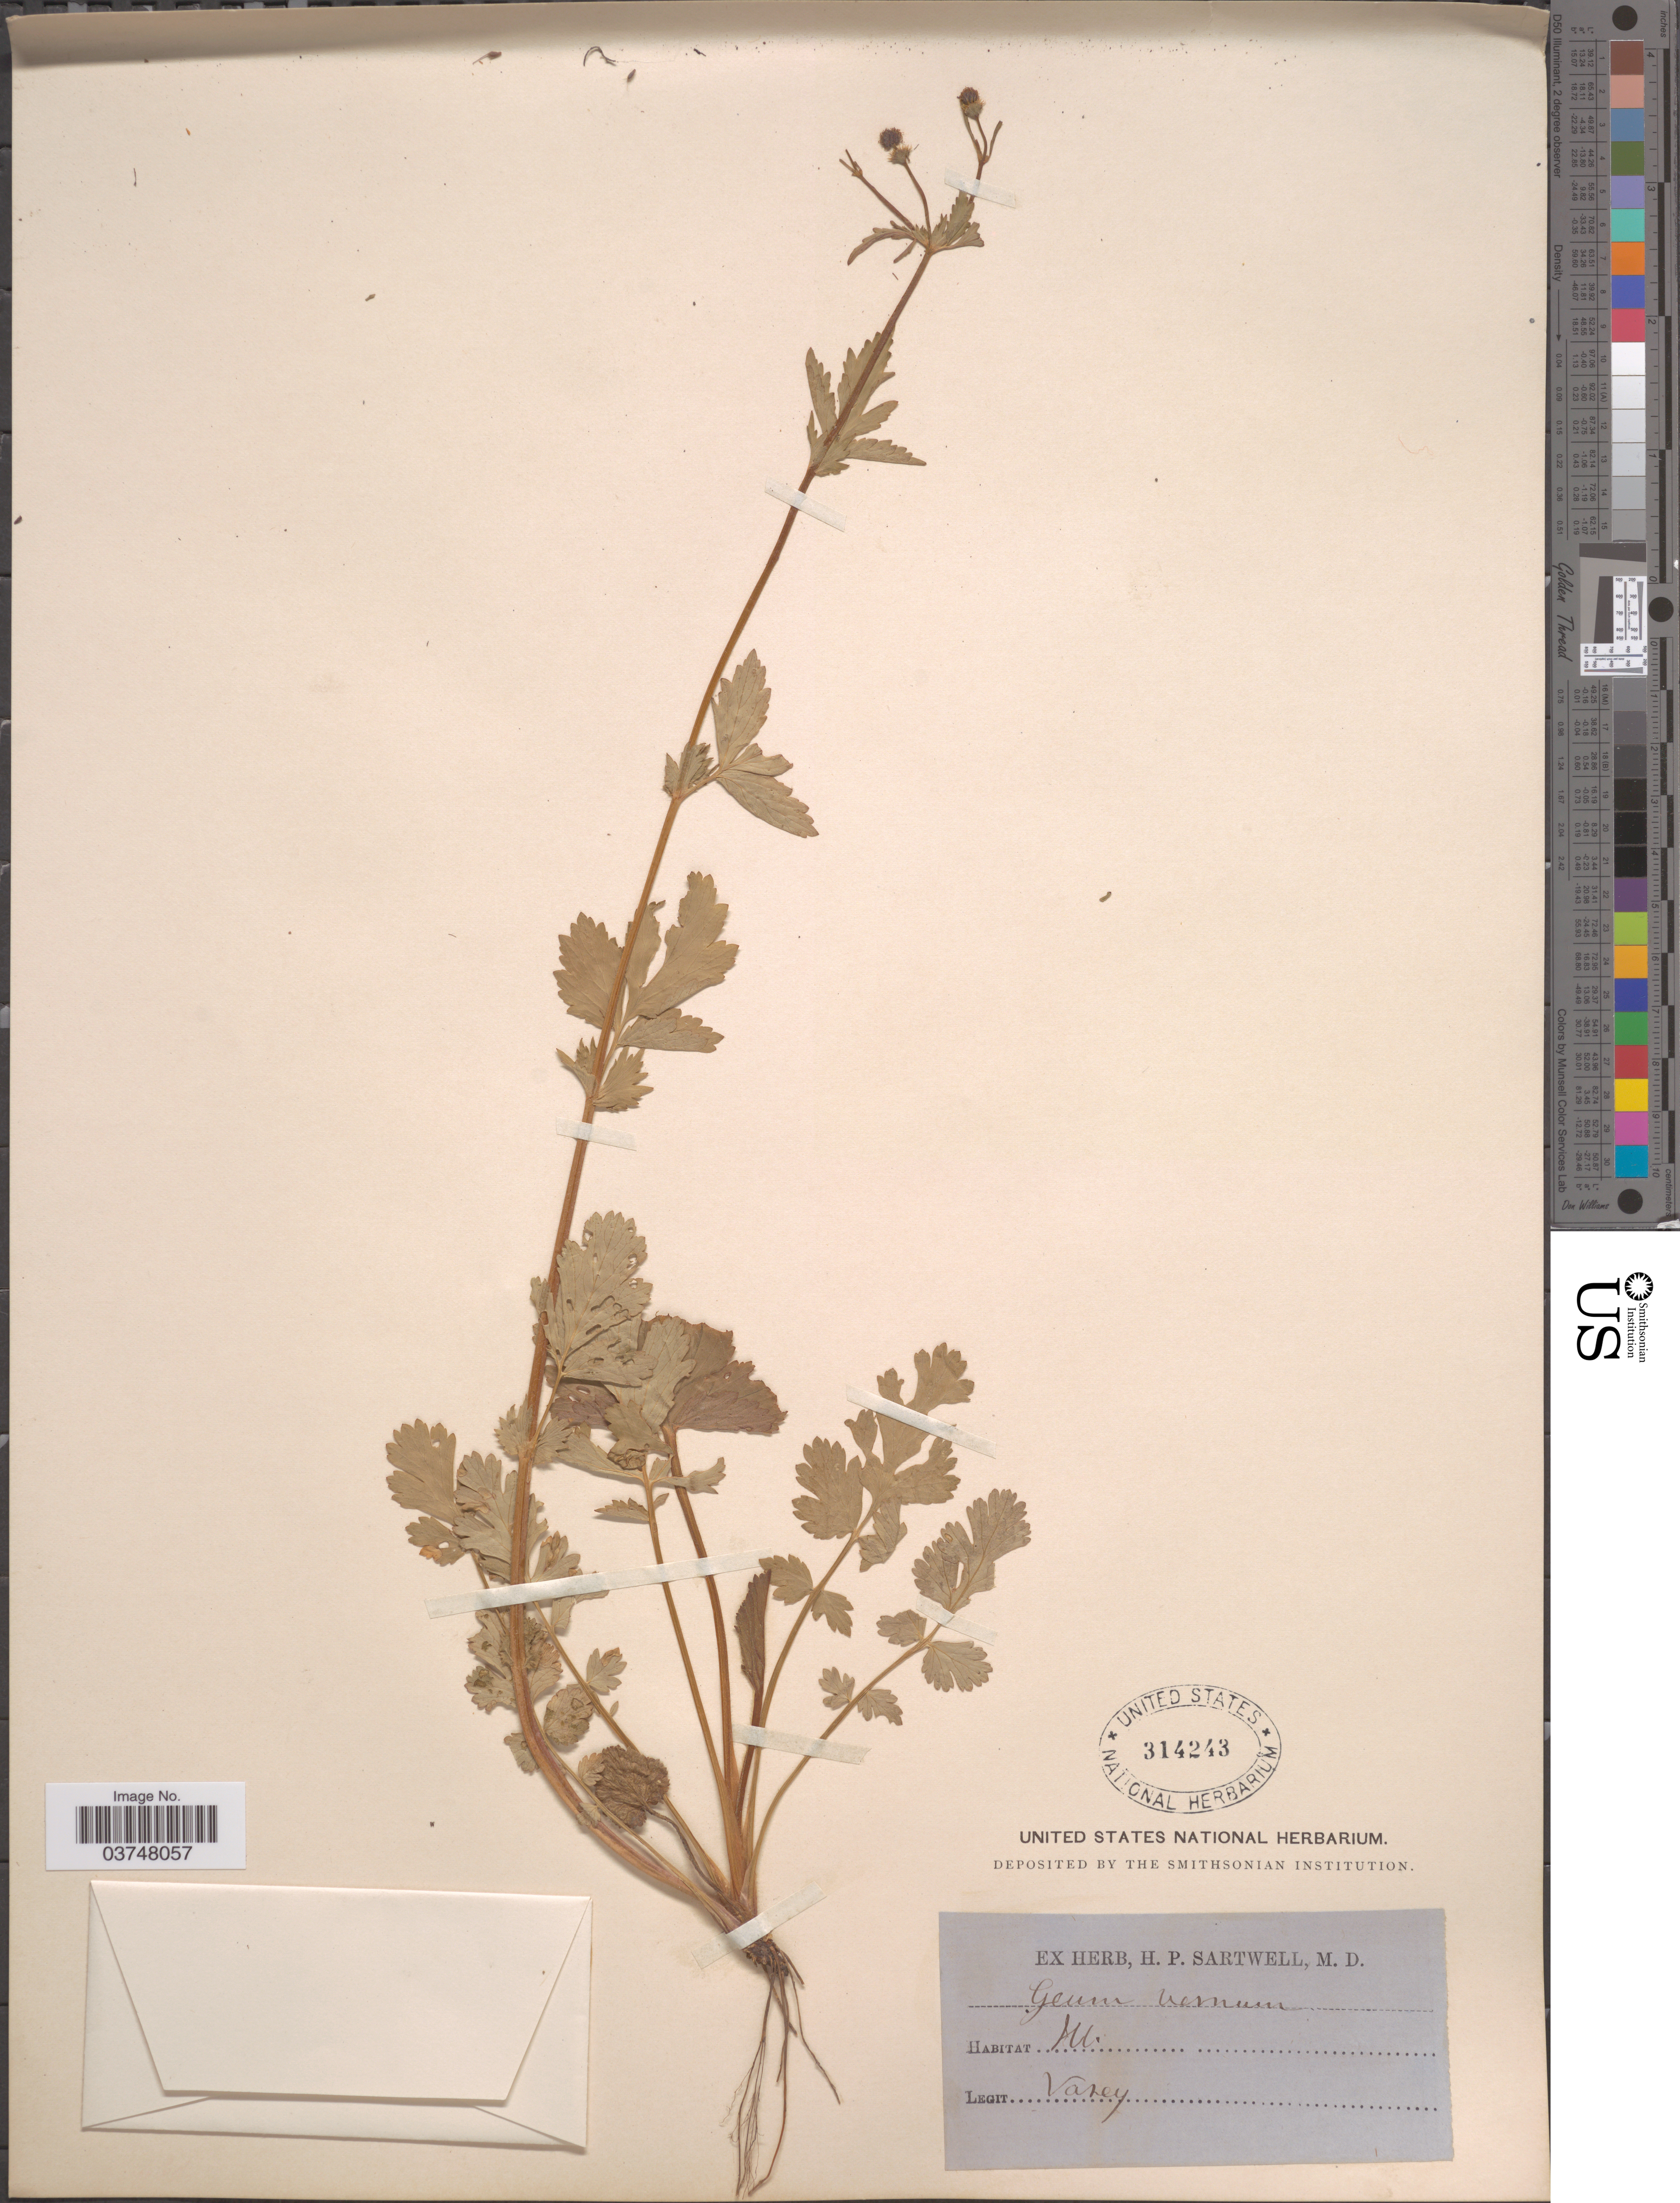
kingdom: Plantae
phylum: Tracheophyta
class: Magnoliopsida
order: Rosales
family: Rosaceae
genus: Geum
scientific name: Geum vernum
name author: (Raf.) Torr. & A. Gray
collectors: Vasey, --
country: United States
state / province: Illinois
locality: Ill.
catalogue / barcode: US 314243